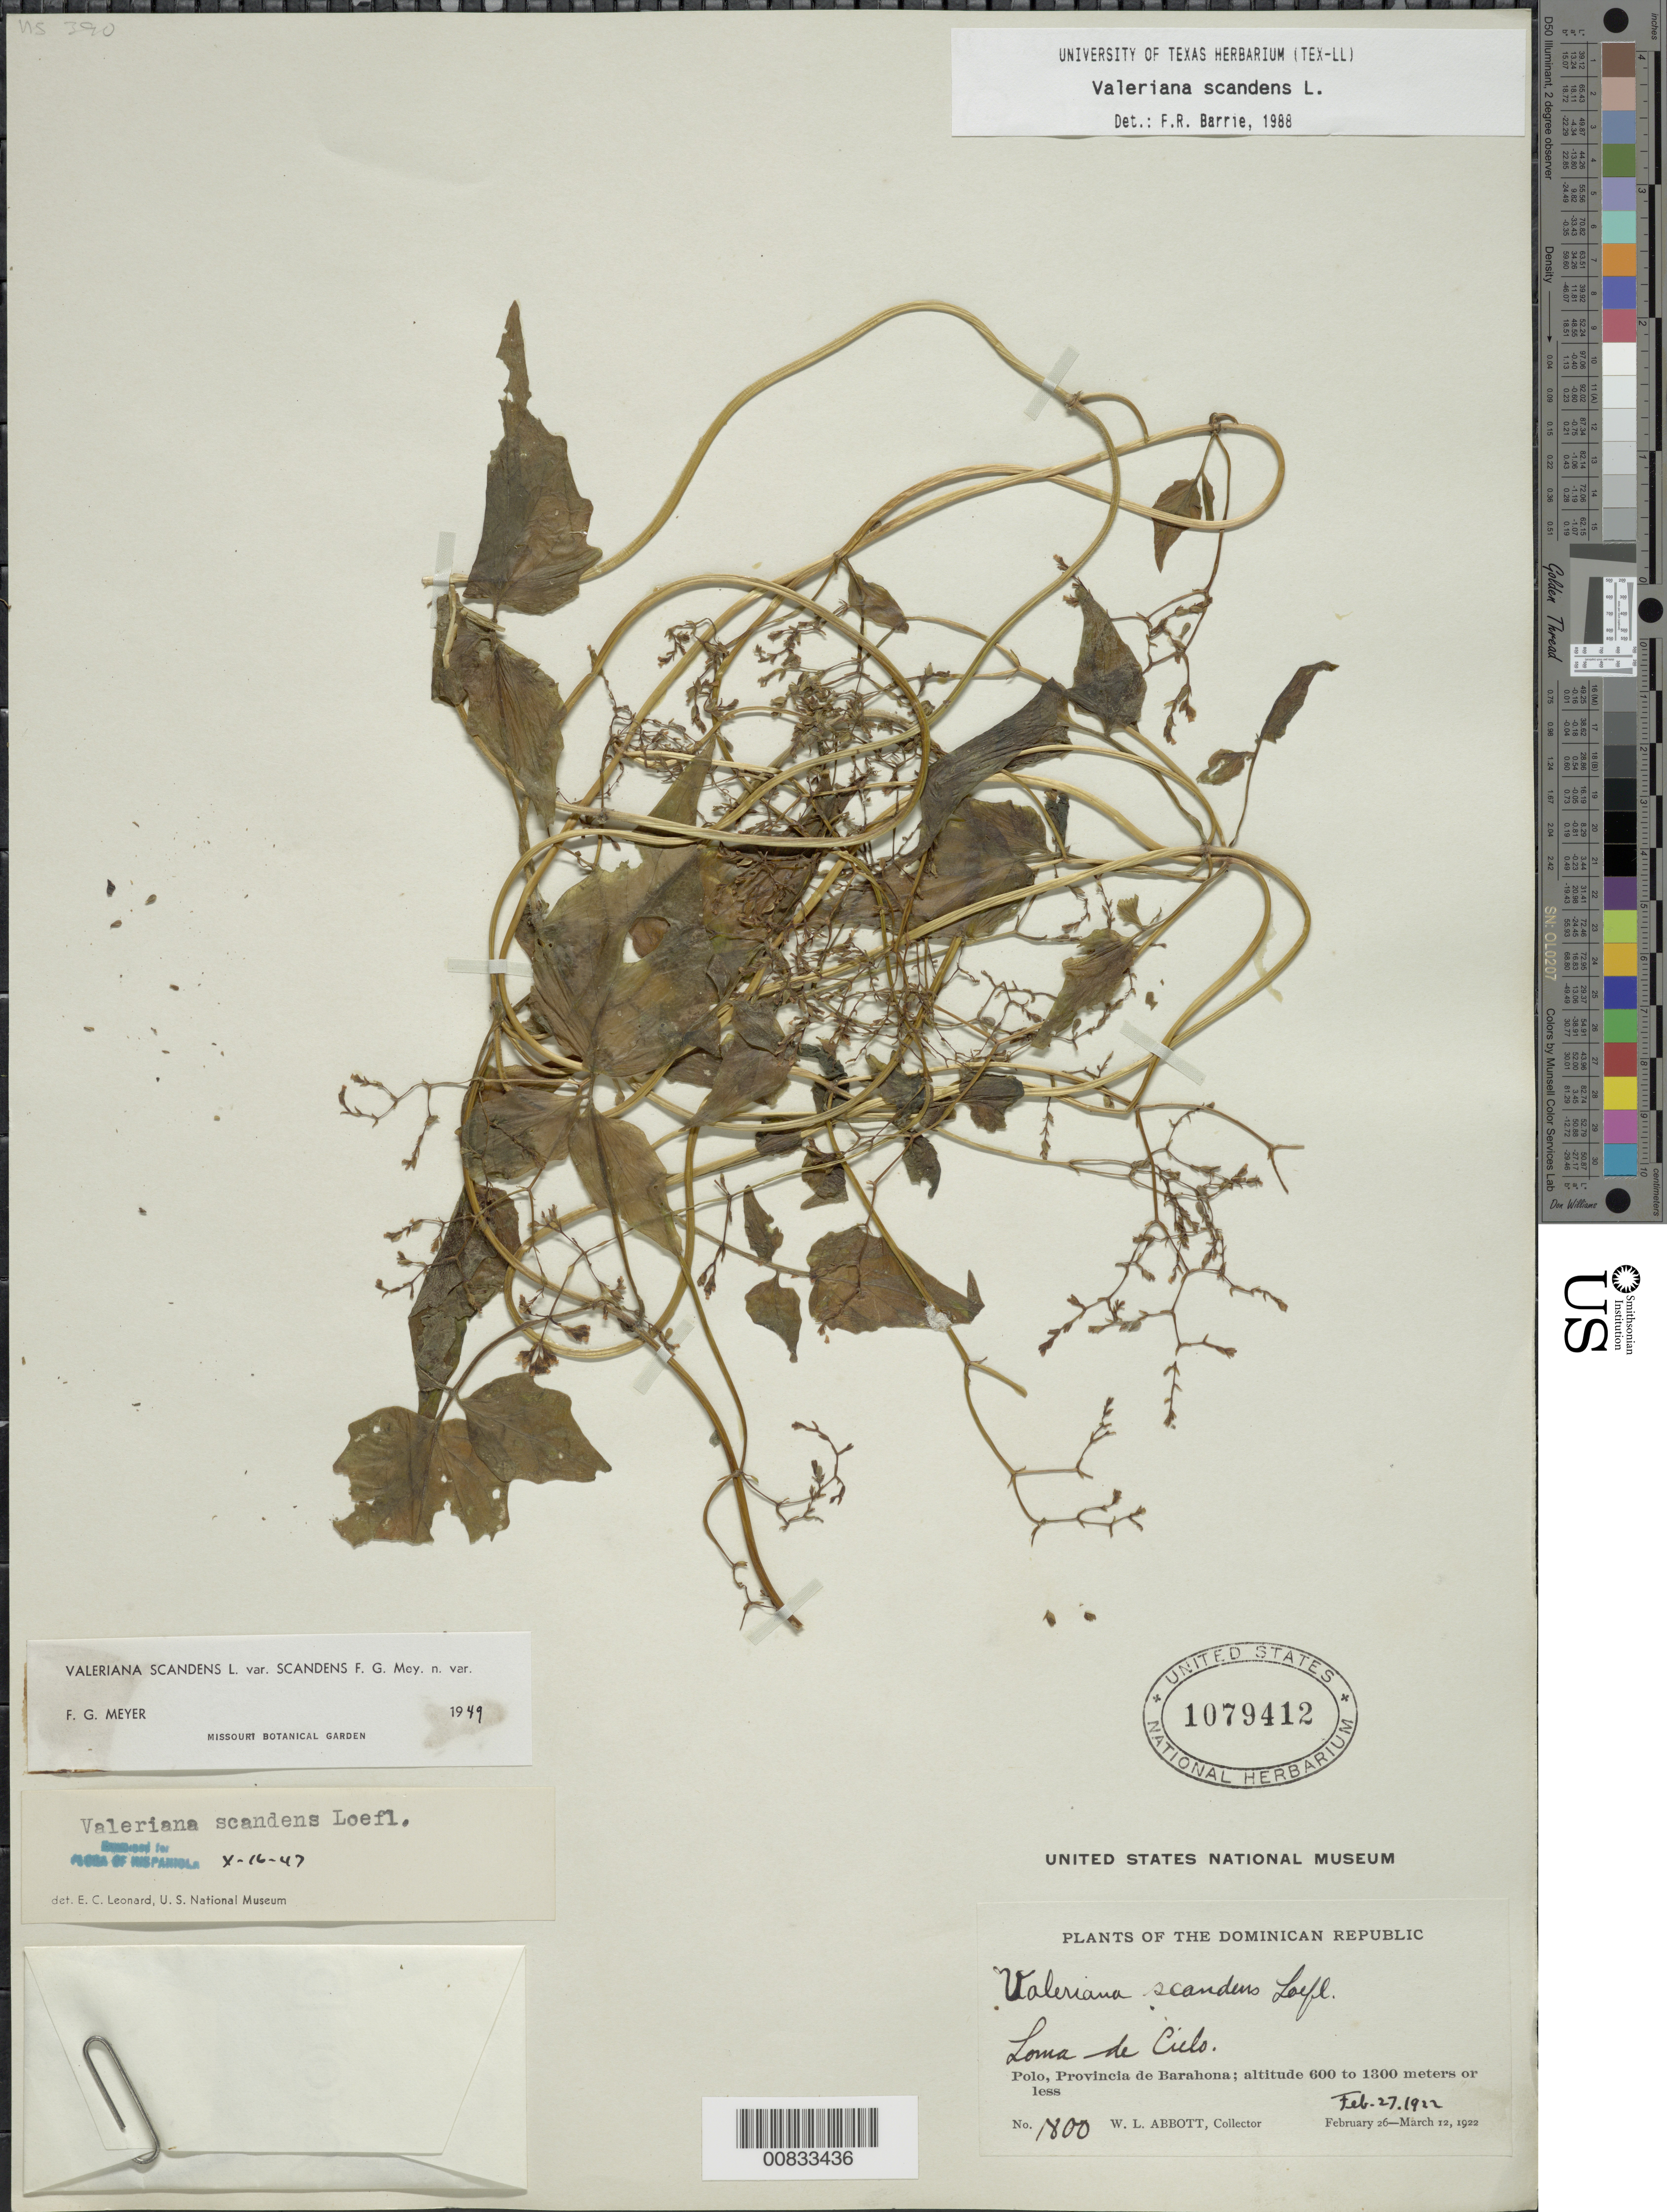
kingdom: Plantae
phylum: Tracheophyta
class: Magnoliopsida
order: Dipsacales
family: Caprifoliaceae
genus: Valeriana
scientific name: Valeriana domingensis x V. scandens L.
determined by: Barrie, F. R.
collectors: W. L. Abbott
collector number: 1800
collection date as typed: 27 Feb 1922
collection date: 1922-02-27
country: Dominican Republic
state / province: Barahona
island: Hispaniola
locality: Polo, Loma de Cielo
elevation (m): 600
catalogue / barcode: US 1079412